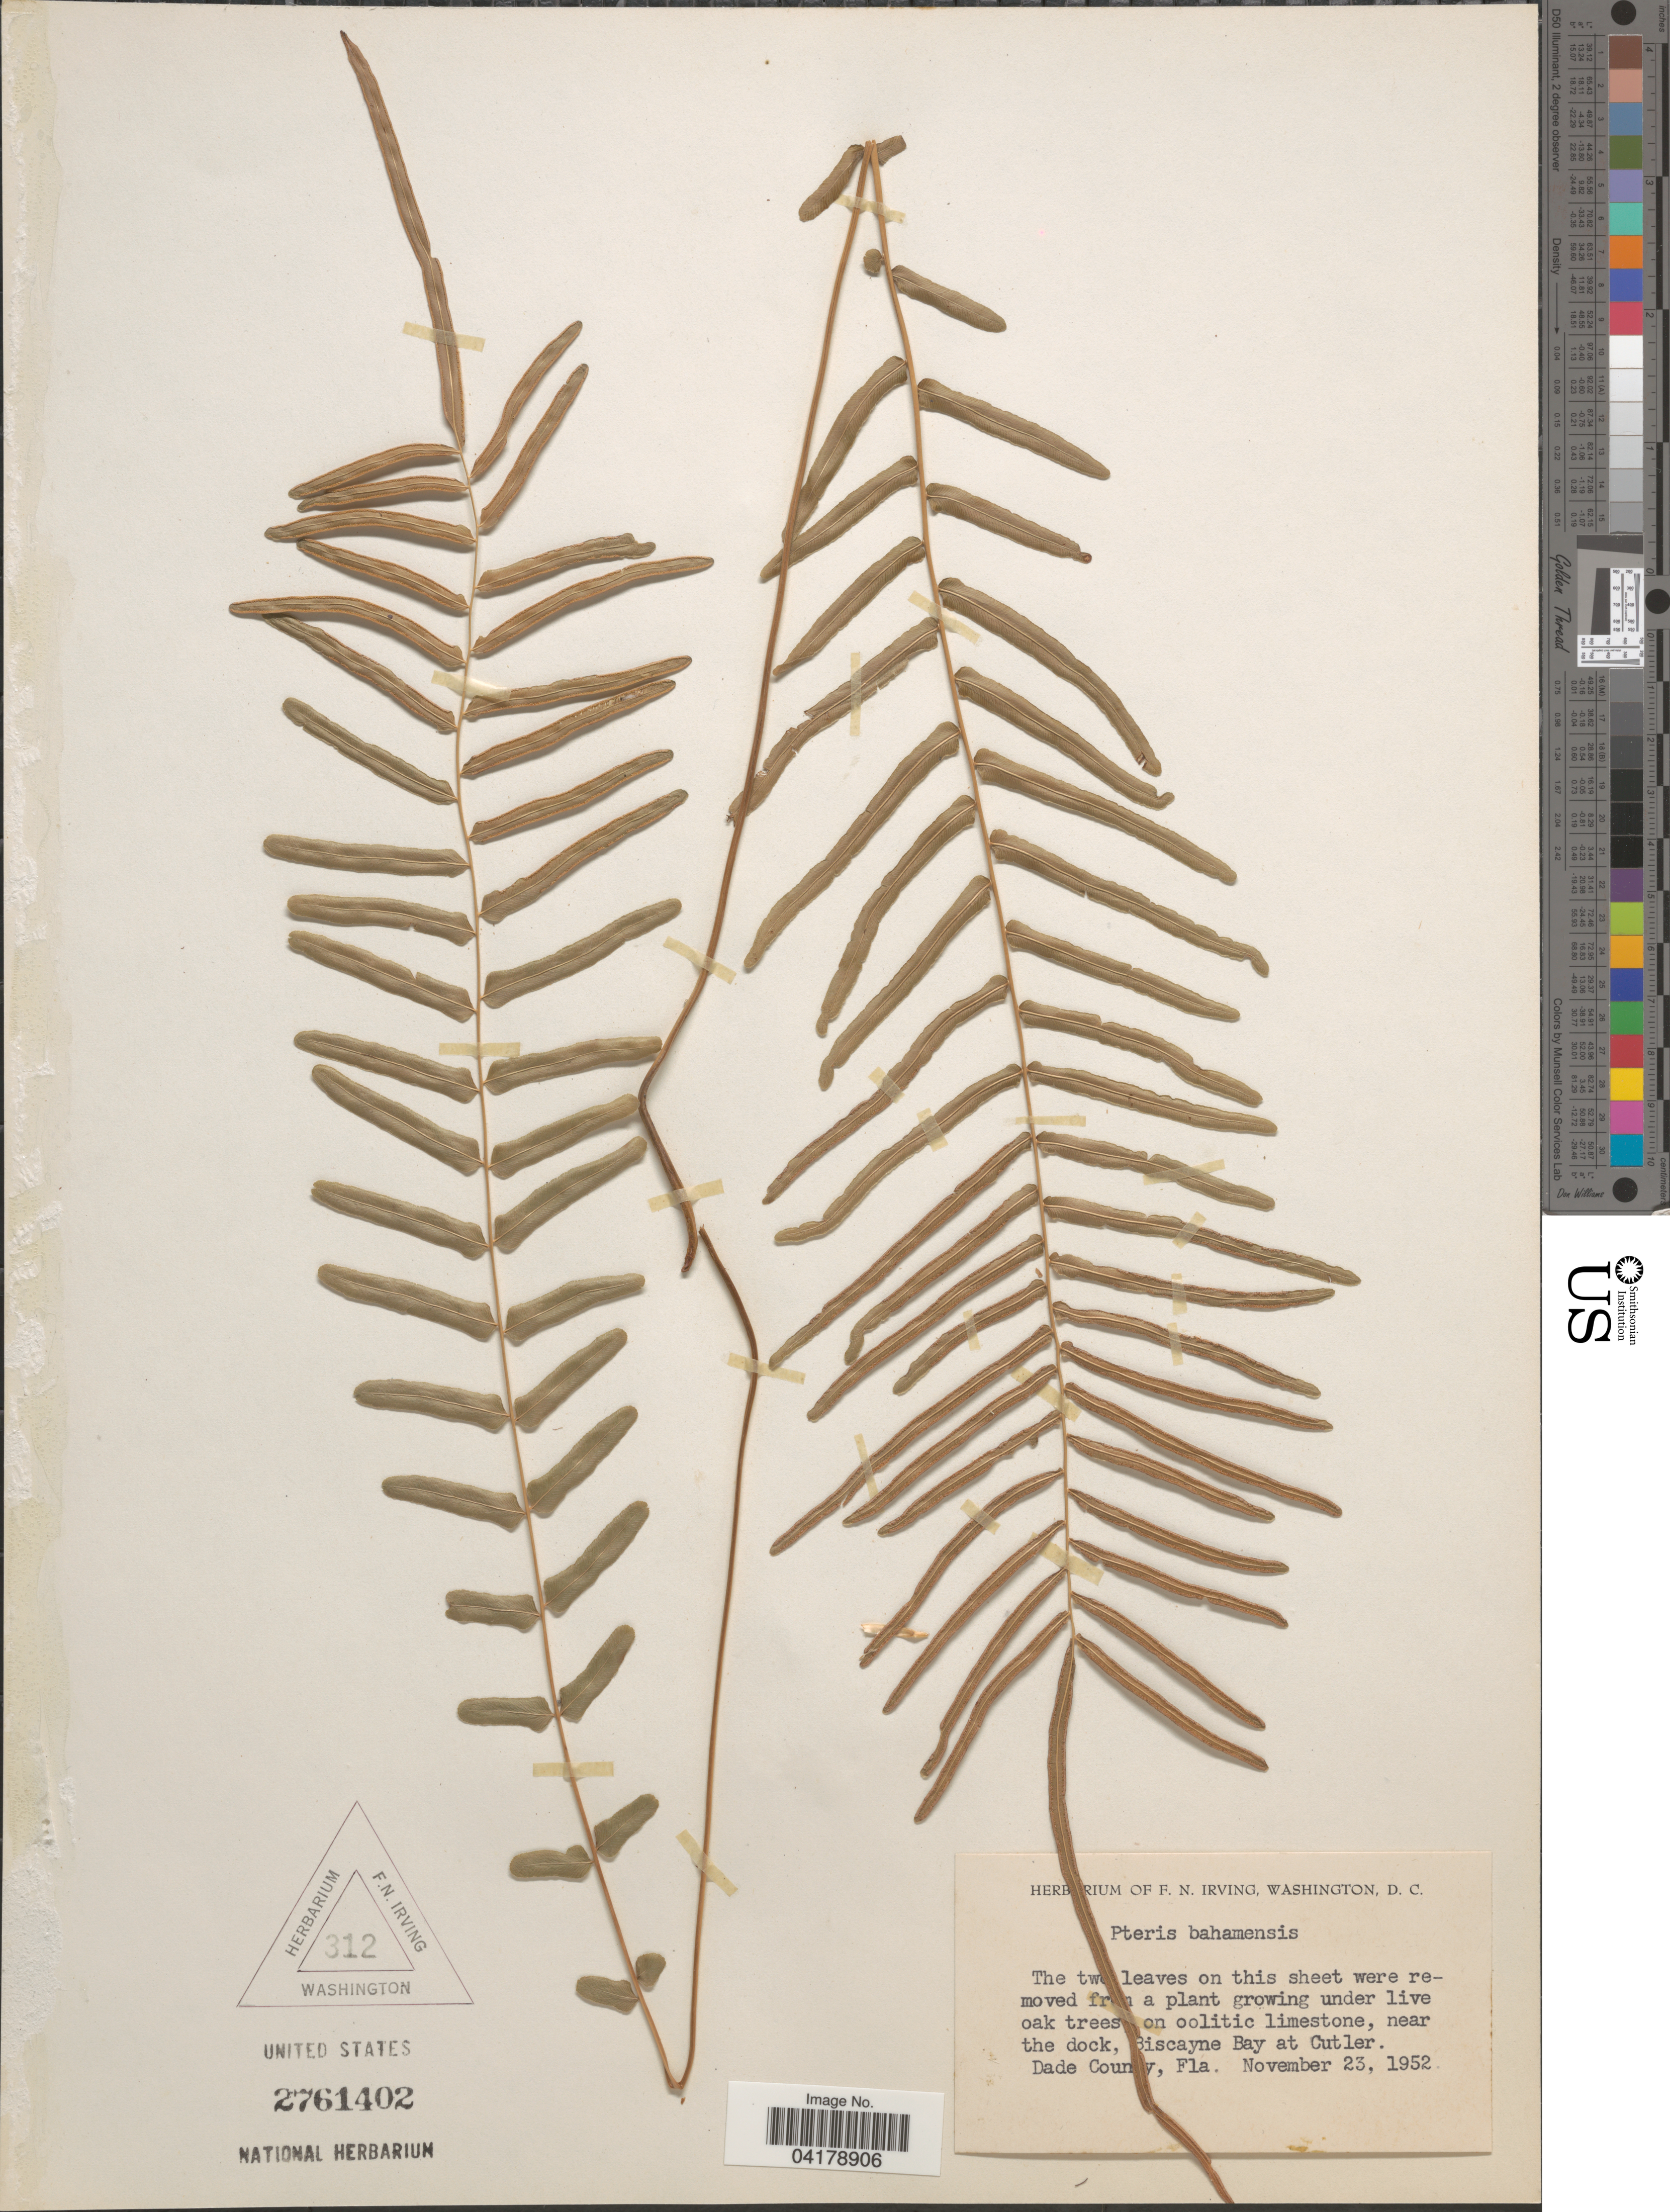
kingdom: Plantae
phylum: Tracheophyta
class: Polypodiopsida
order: Polypodiales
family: Pteridaceae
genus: Pteris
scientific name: Pteris bahamensis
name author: (J. Agardh) Fée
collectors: ex herb. F.N. Irving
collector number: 312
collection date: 1952-11-23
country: United States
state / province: Florida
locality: Near the dock, Biscayne Bay at Cutler. Dade County.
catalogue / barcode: US 2761402